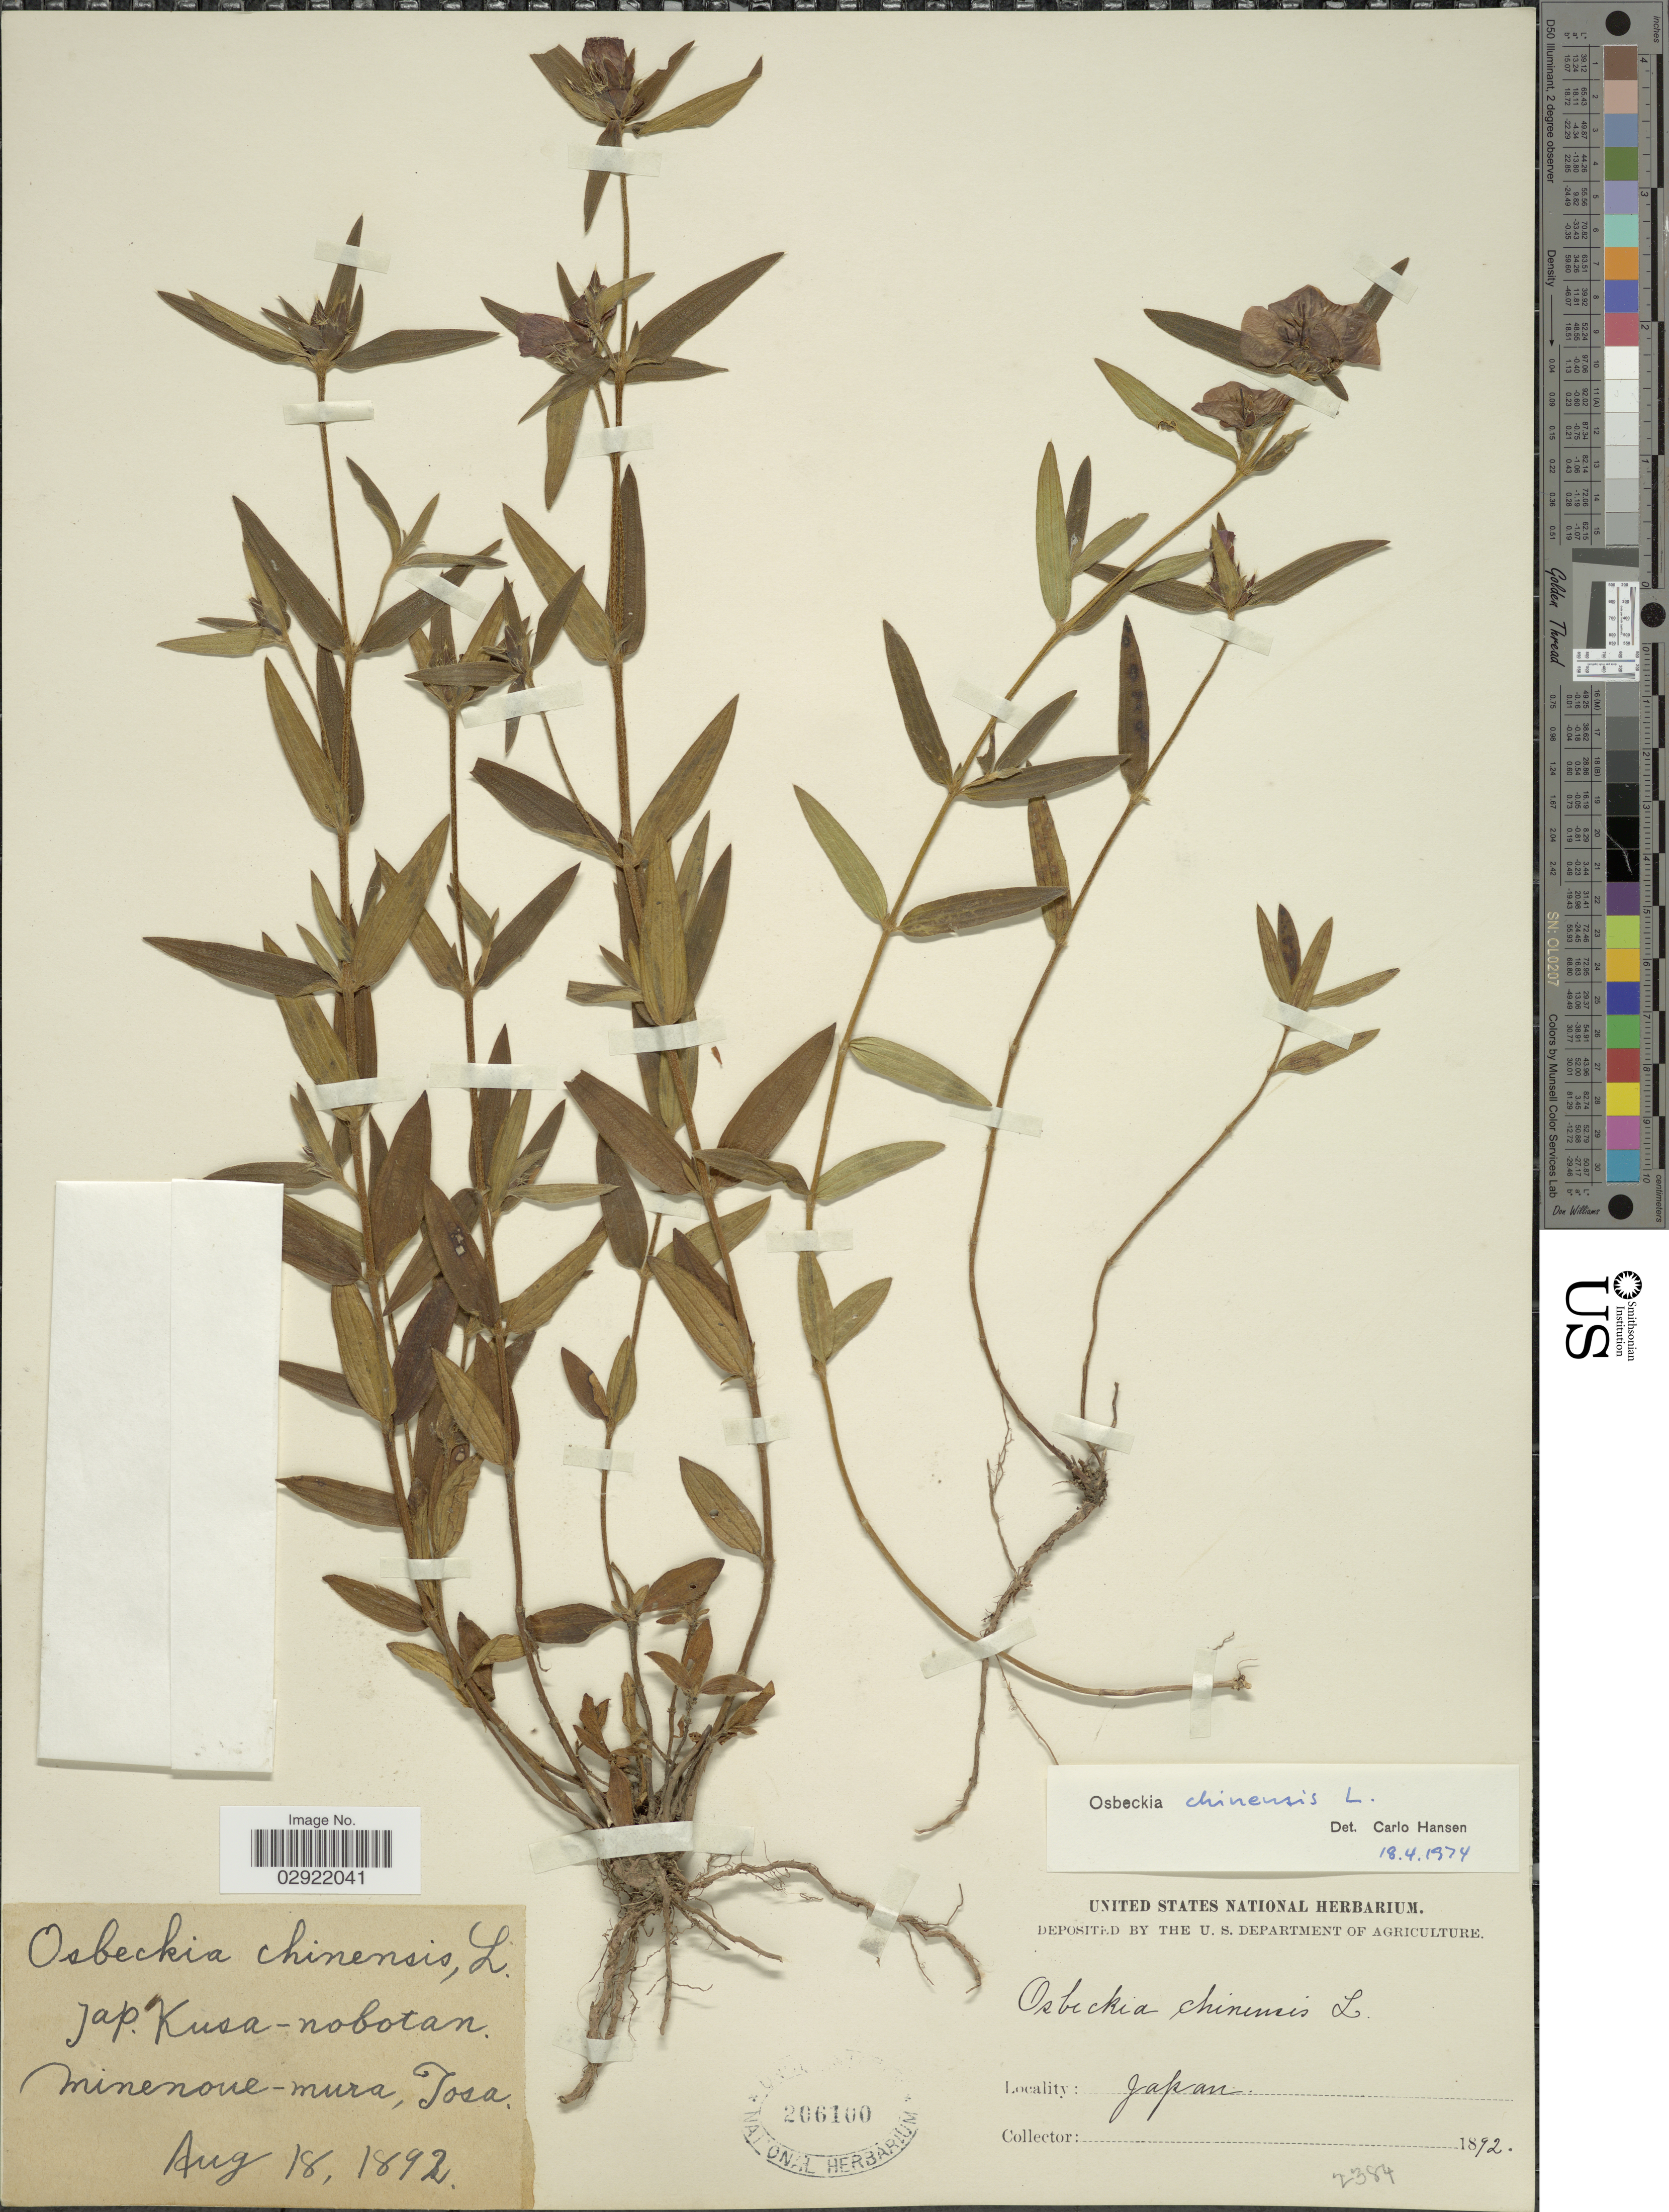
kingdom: Plantae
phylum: Tracheophyta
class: Magnoliopsida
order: Myrtales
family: Melastomataceae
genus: Osbeckia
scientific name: Osbeckia chinensis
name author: L.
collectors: ex herb. United States National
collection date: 1892-08-18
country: Japan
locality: Minenoue-mura. Tosa.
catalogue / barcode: US 206100